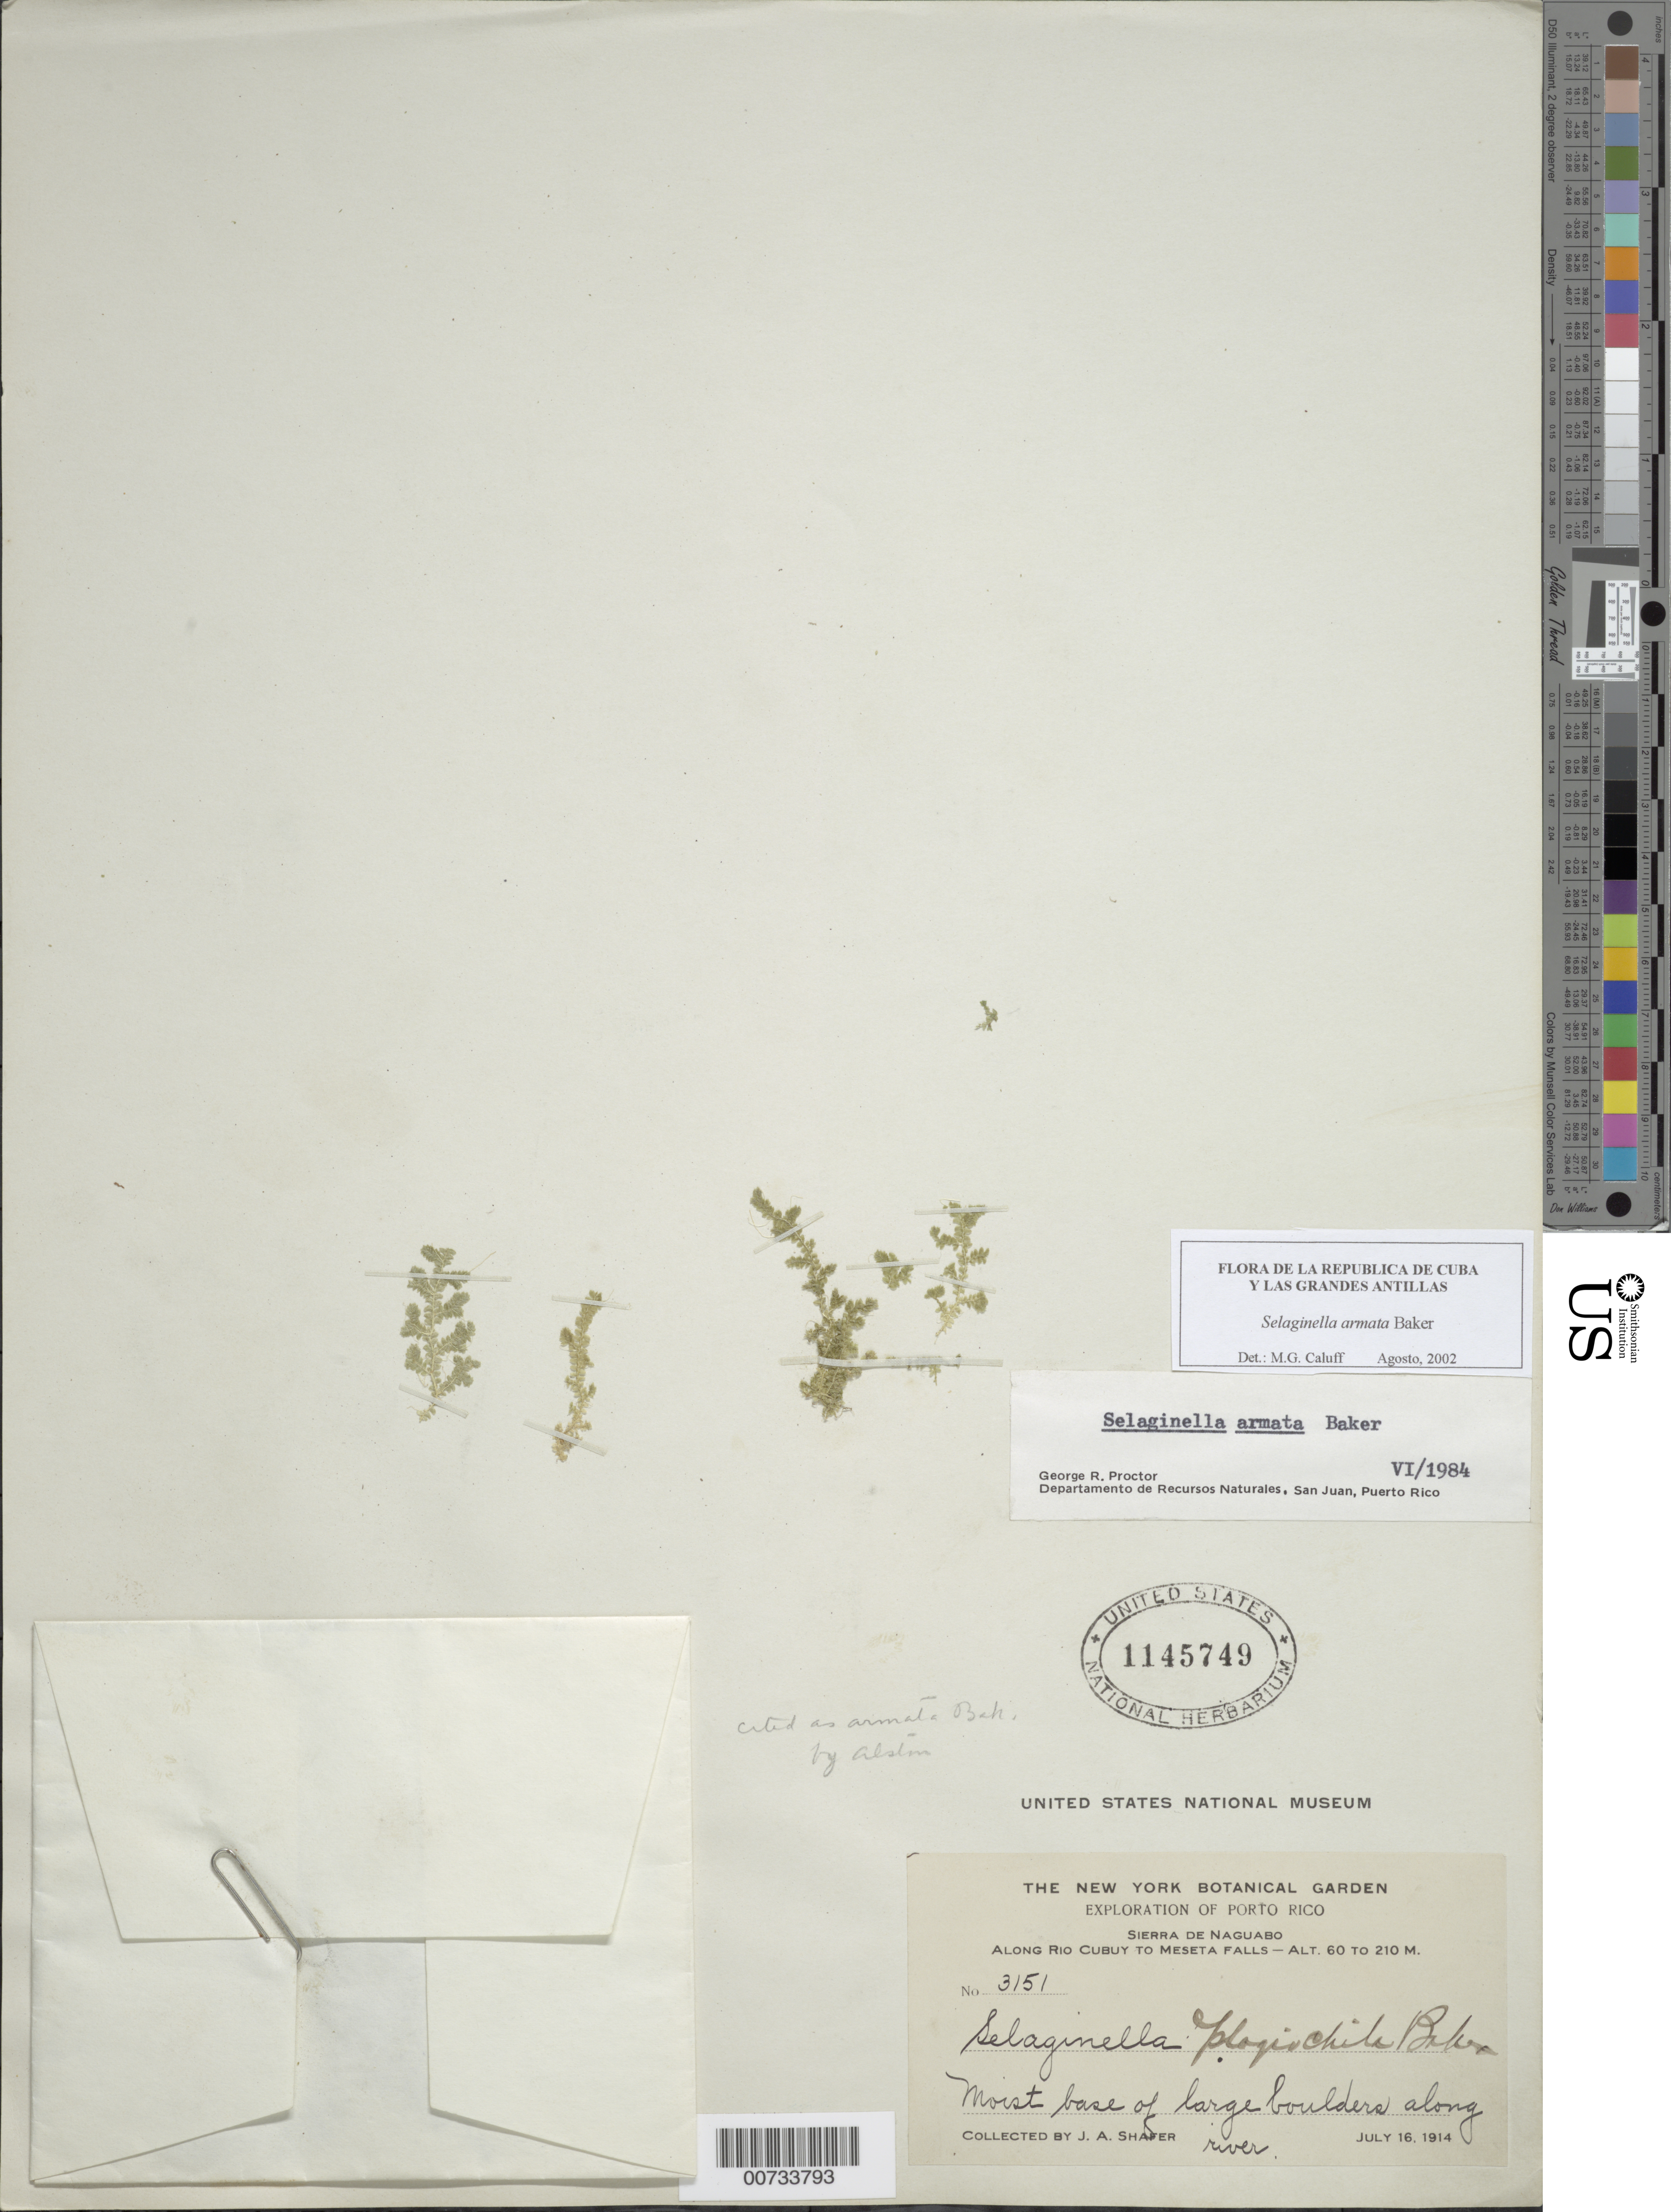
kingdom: Plantae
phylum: Tracheophyta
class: Lycopodiopsida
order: Selaginellales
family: Selaginellaceae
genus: Selaginella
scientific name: Selaginella armata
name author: Baker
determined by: Caluff, M. García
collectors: J. A. Shafer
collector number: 3151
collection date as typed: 16 Jul 1914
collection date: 1914-07-16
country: Puerto Rico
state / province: Naguabo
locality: Sierra de Naguabo, along Rio Cubuy to Meseta Falls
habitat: Moist base of large boulders along river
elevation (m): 60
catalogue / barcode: US 1145749